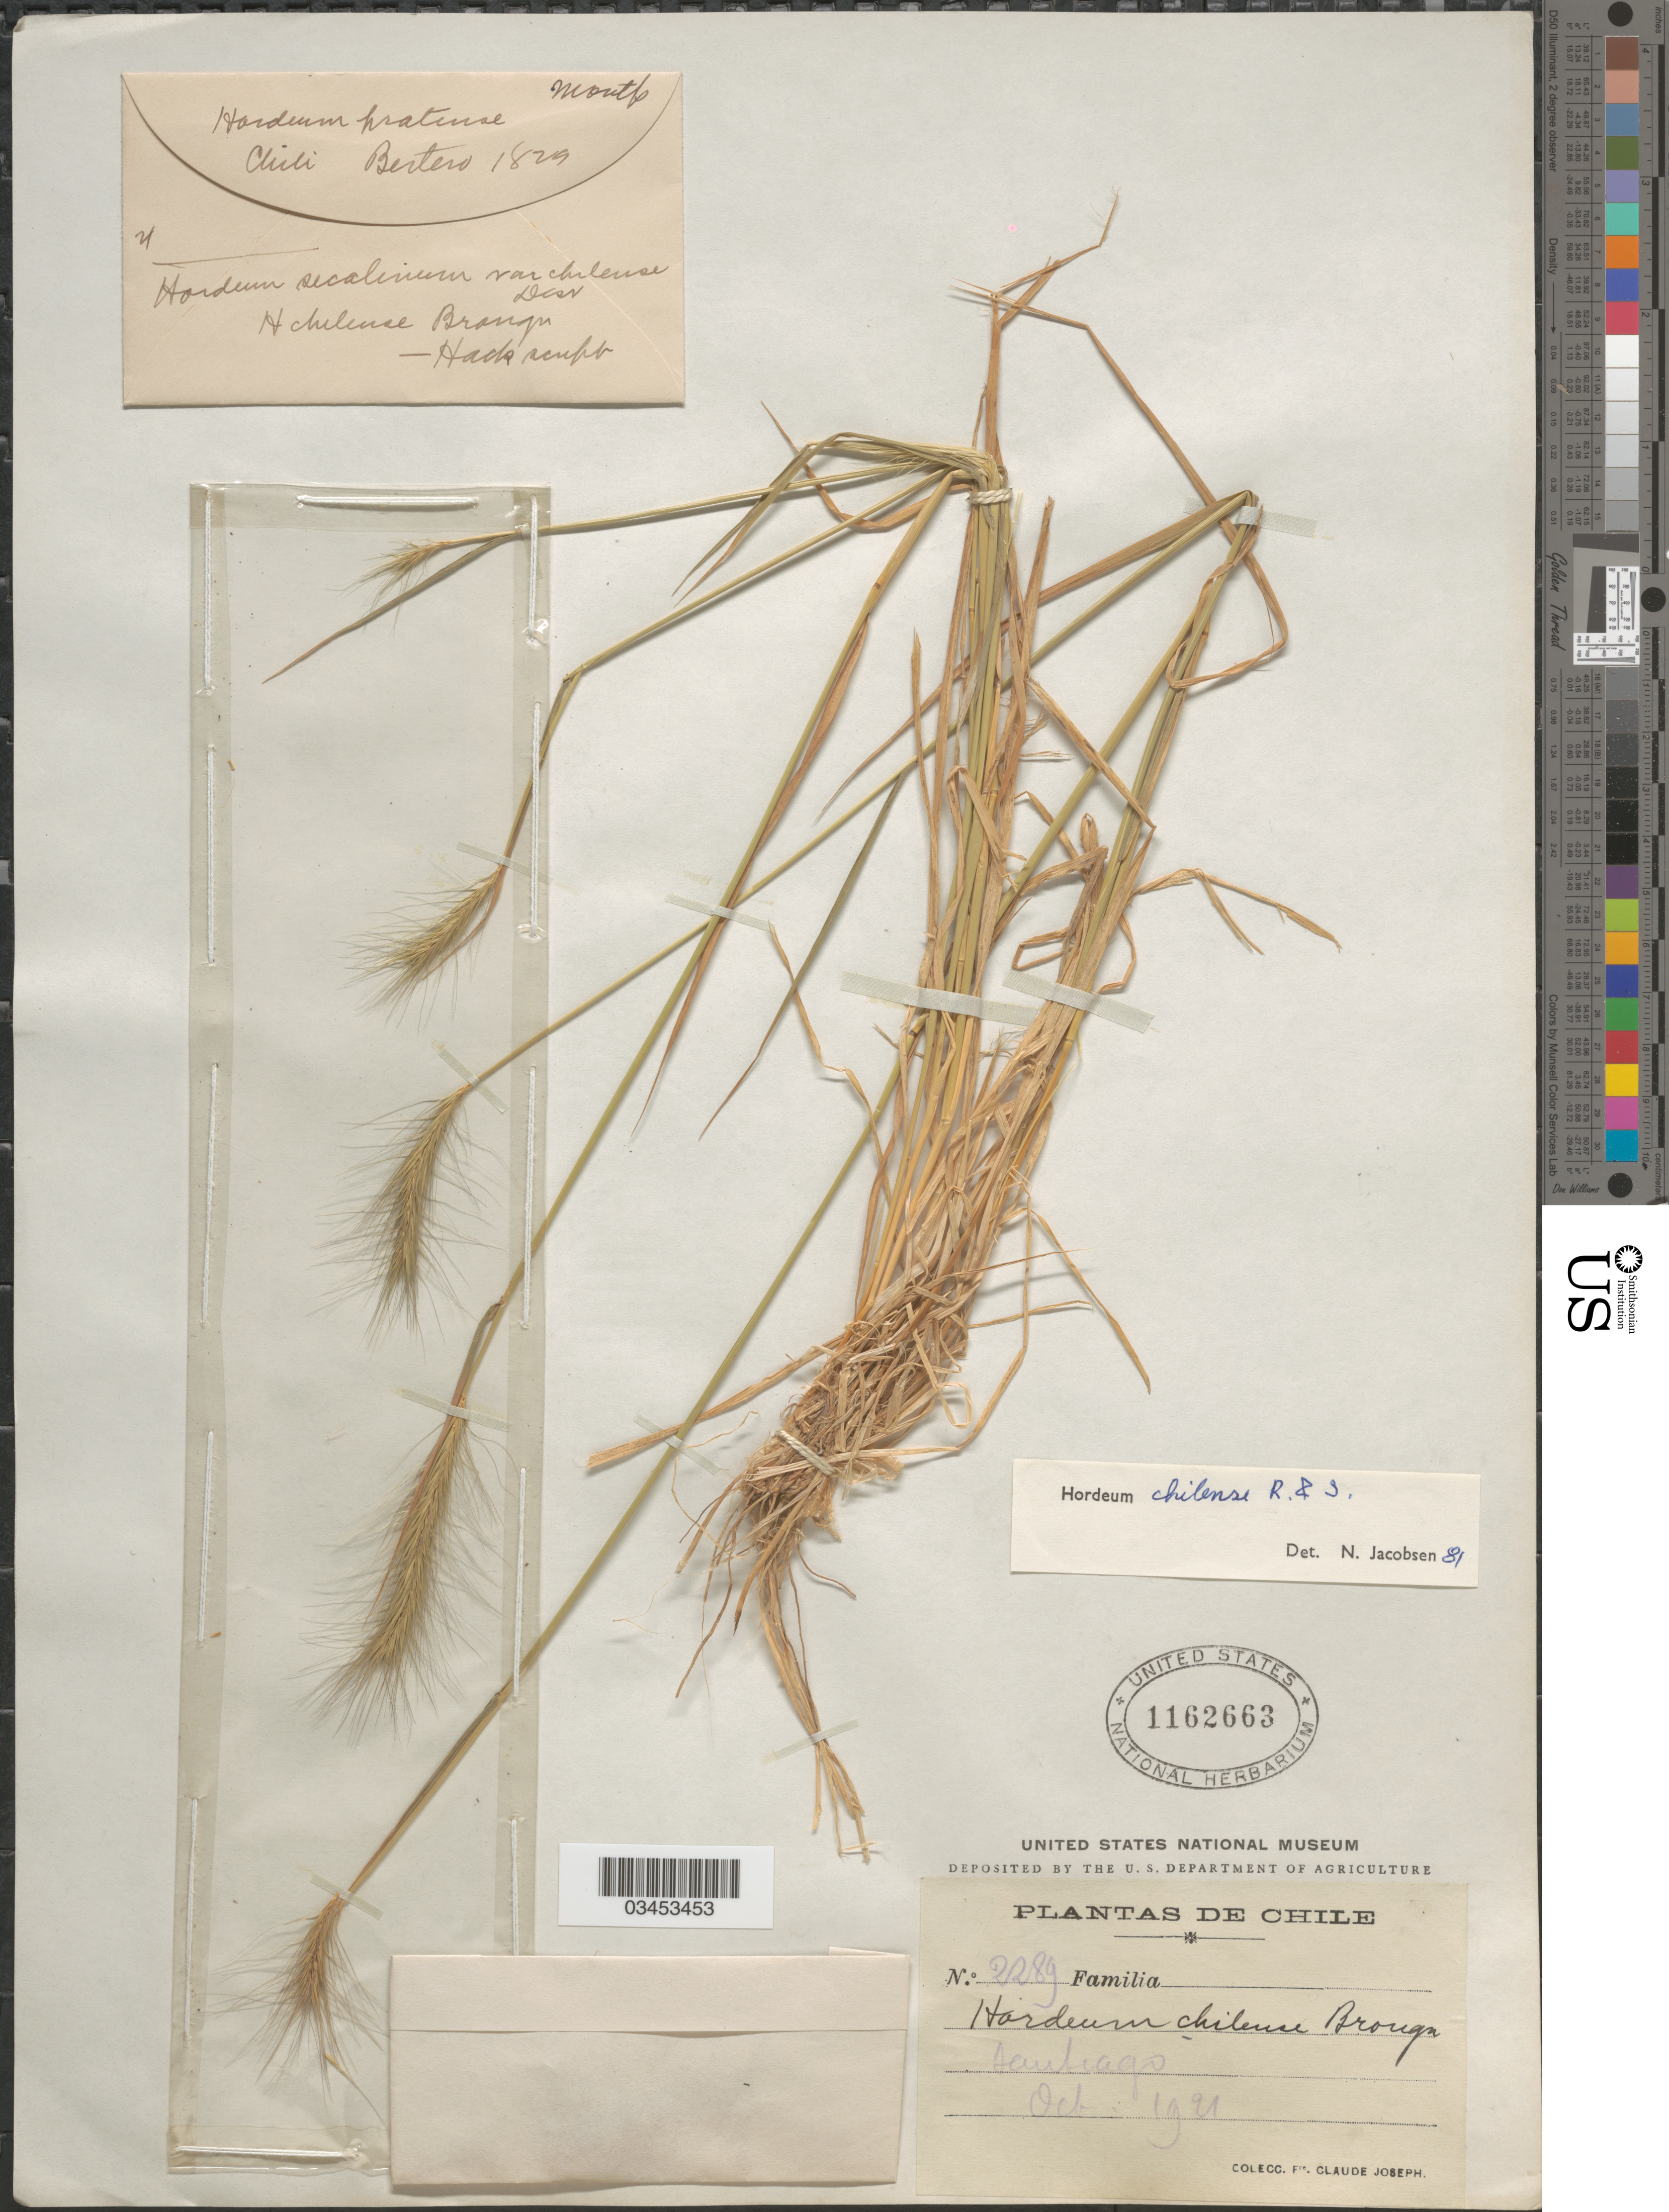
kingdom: Plantae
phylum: Tracheophyta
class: Liliopsida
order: Poales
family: Poaceae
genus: Hordeum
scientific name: Hordeum chilense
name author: Roem. & Schult.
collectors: Bro. Claude-Joseph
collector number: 2289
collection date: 1921-10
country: Chile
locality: Santiago.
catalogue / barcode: US 1162663